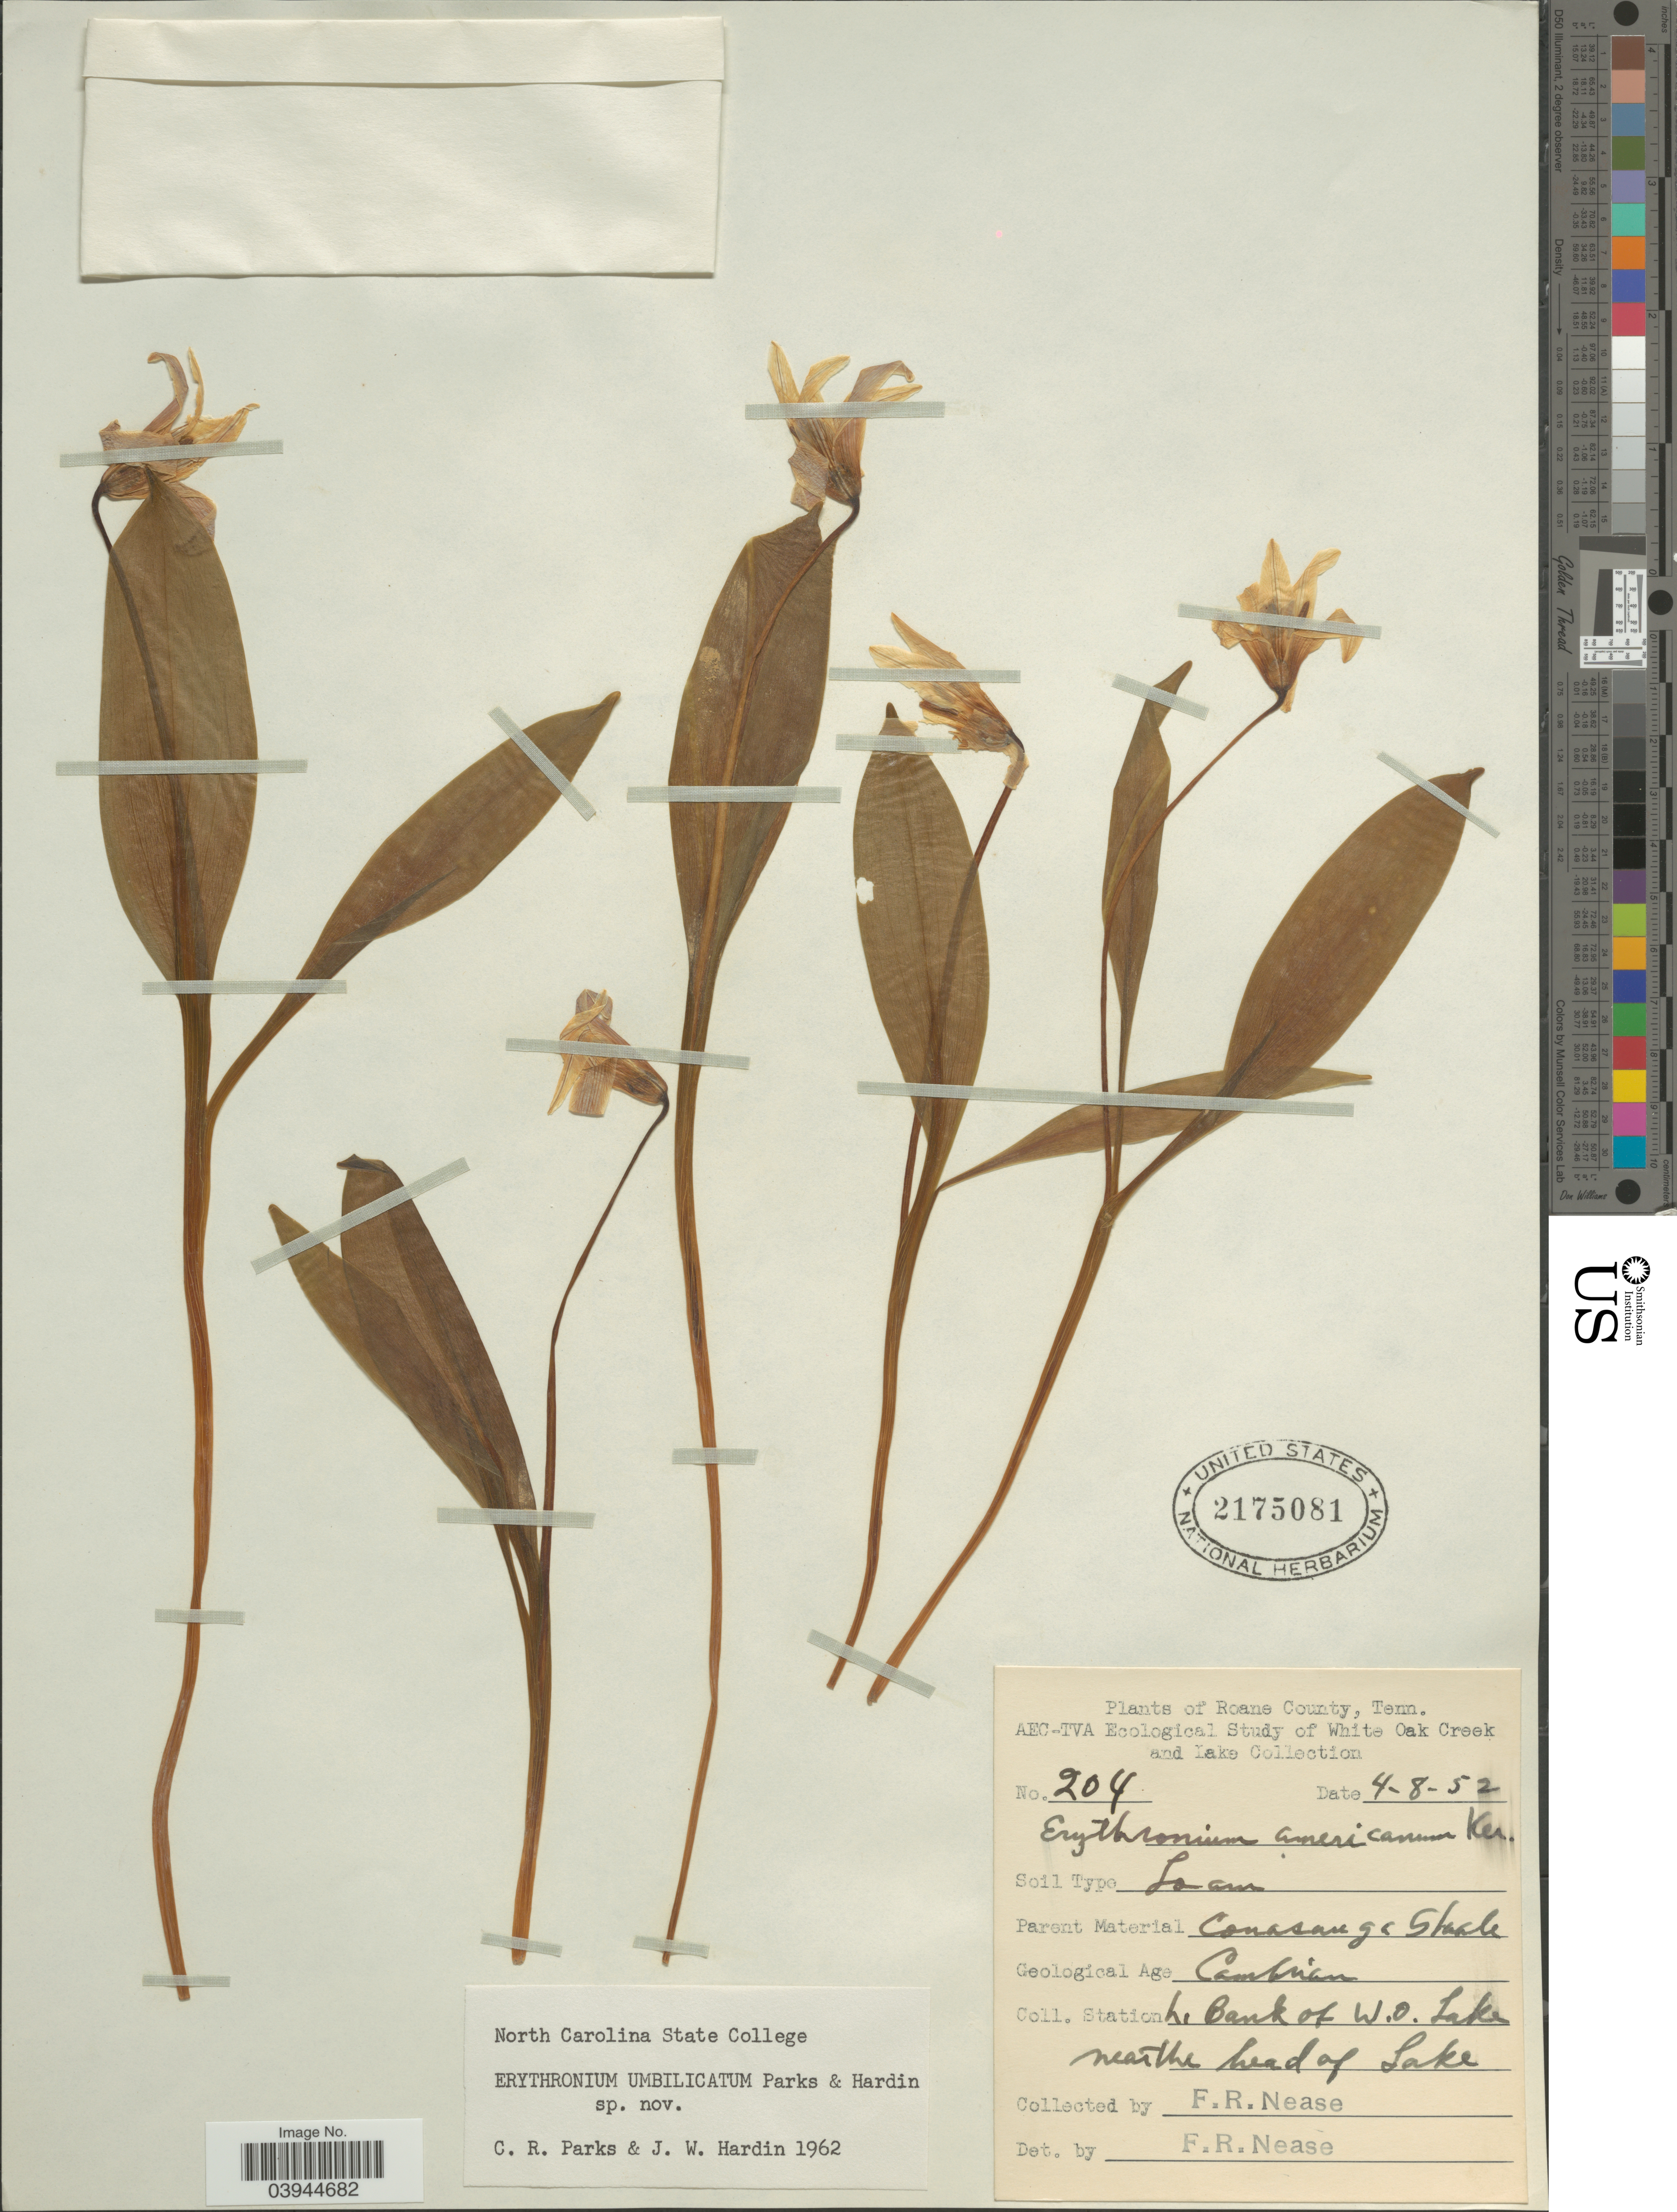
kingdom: Plantae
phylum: Tracheophyta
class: Liliopsida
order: Liliales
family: Liliaceae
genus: Erythronium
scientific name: Erythronium umbilicatum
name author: C.R. Parks & Hardin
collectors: F. Nease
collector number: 204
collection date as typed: Transcribed d/m/y: 8/4/52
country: United States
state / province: Tennessee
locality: Roane County. White Oak Creek and Lake. Station L. Bank of W.O. Lake near the head of Lake.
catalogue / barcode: US 2175081